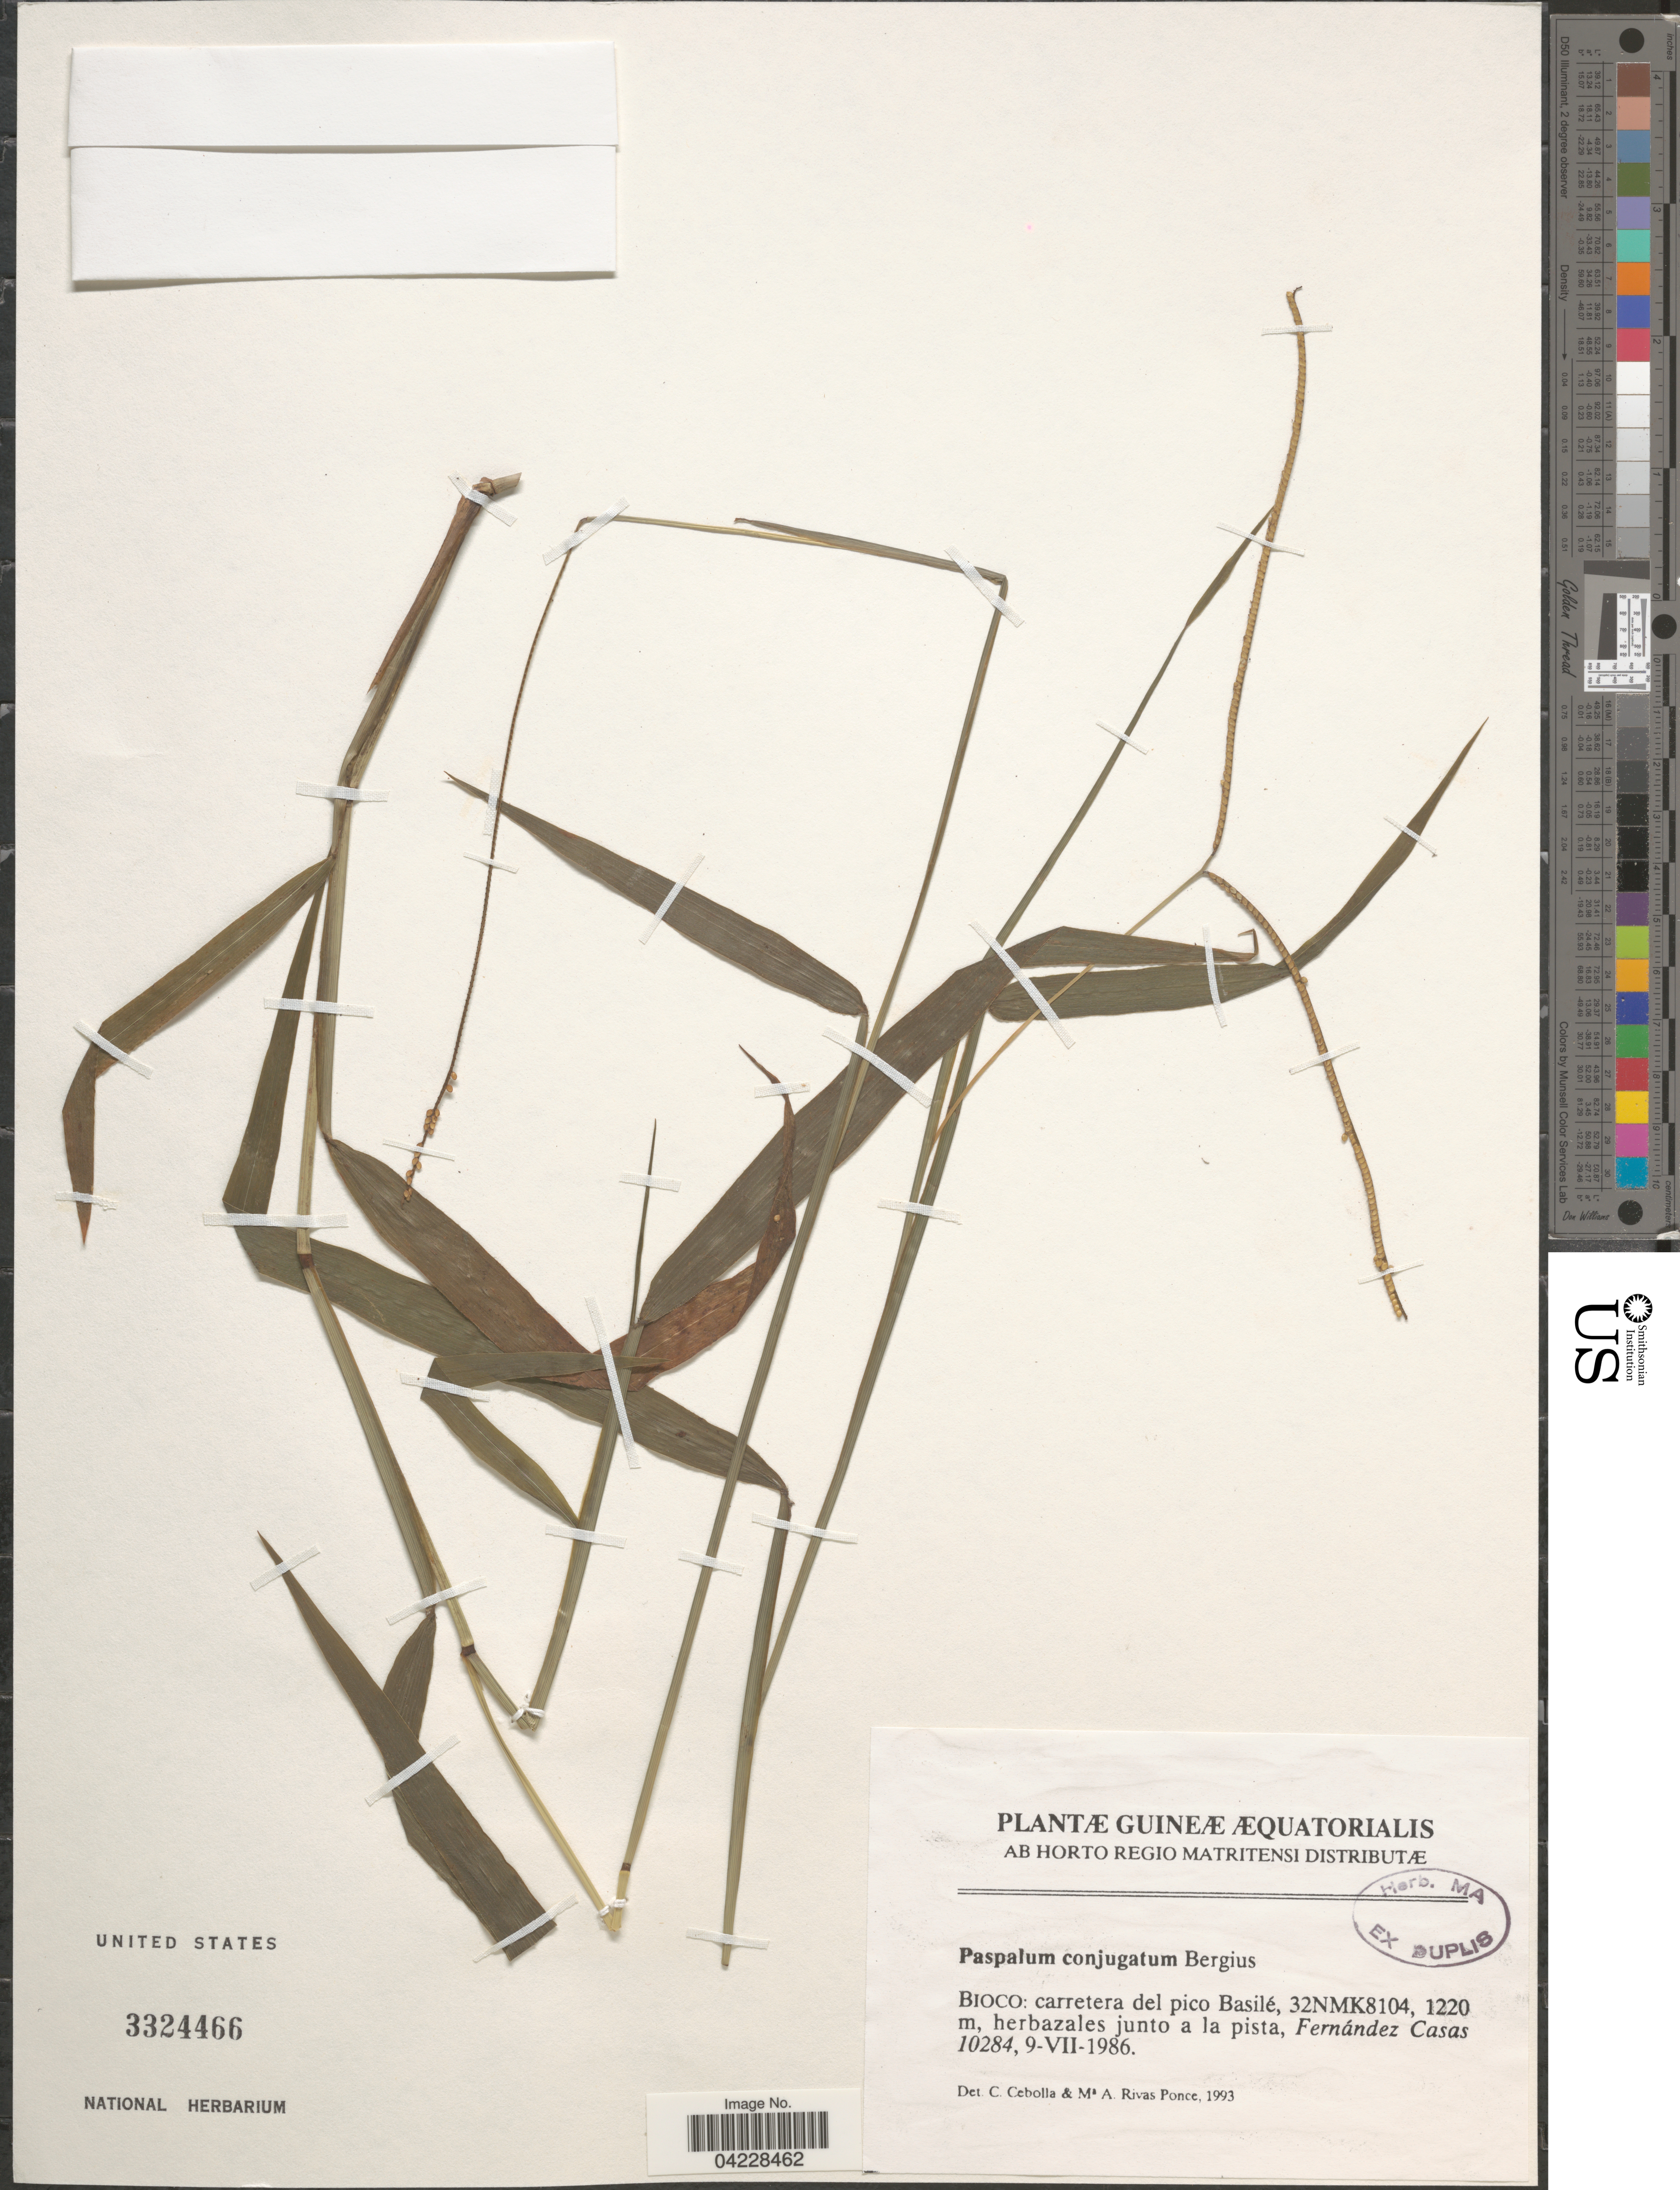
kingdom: Plantae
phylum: Tracheophyta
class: Liliopsida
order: Poales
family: Poaceae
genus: Paspalum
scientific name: Paspalum conjugatum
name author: P.J. Bergius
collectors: F. Casas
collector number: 10284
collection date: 1986-07-09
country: Equatorial Guinea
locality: Guineæ Æquatorials. Bioco: carretera del pico Basilé, 32NMK8104.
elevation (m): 1220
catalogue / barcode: US 3324466